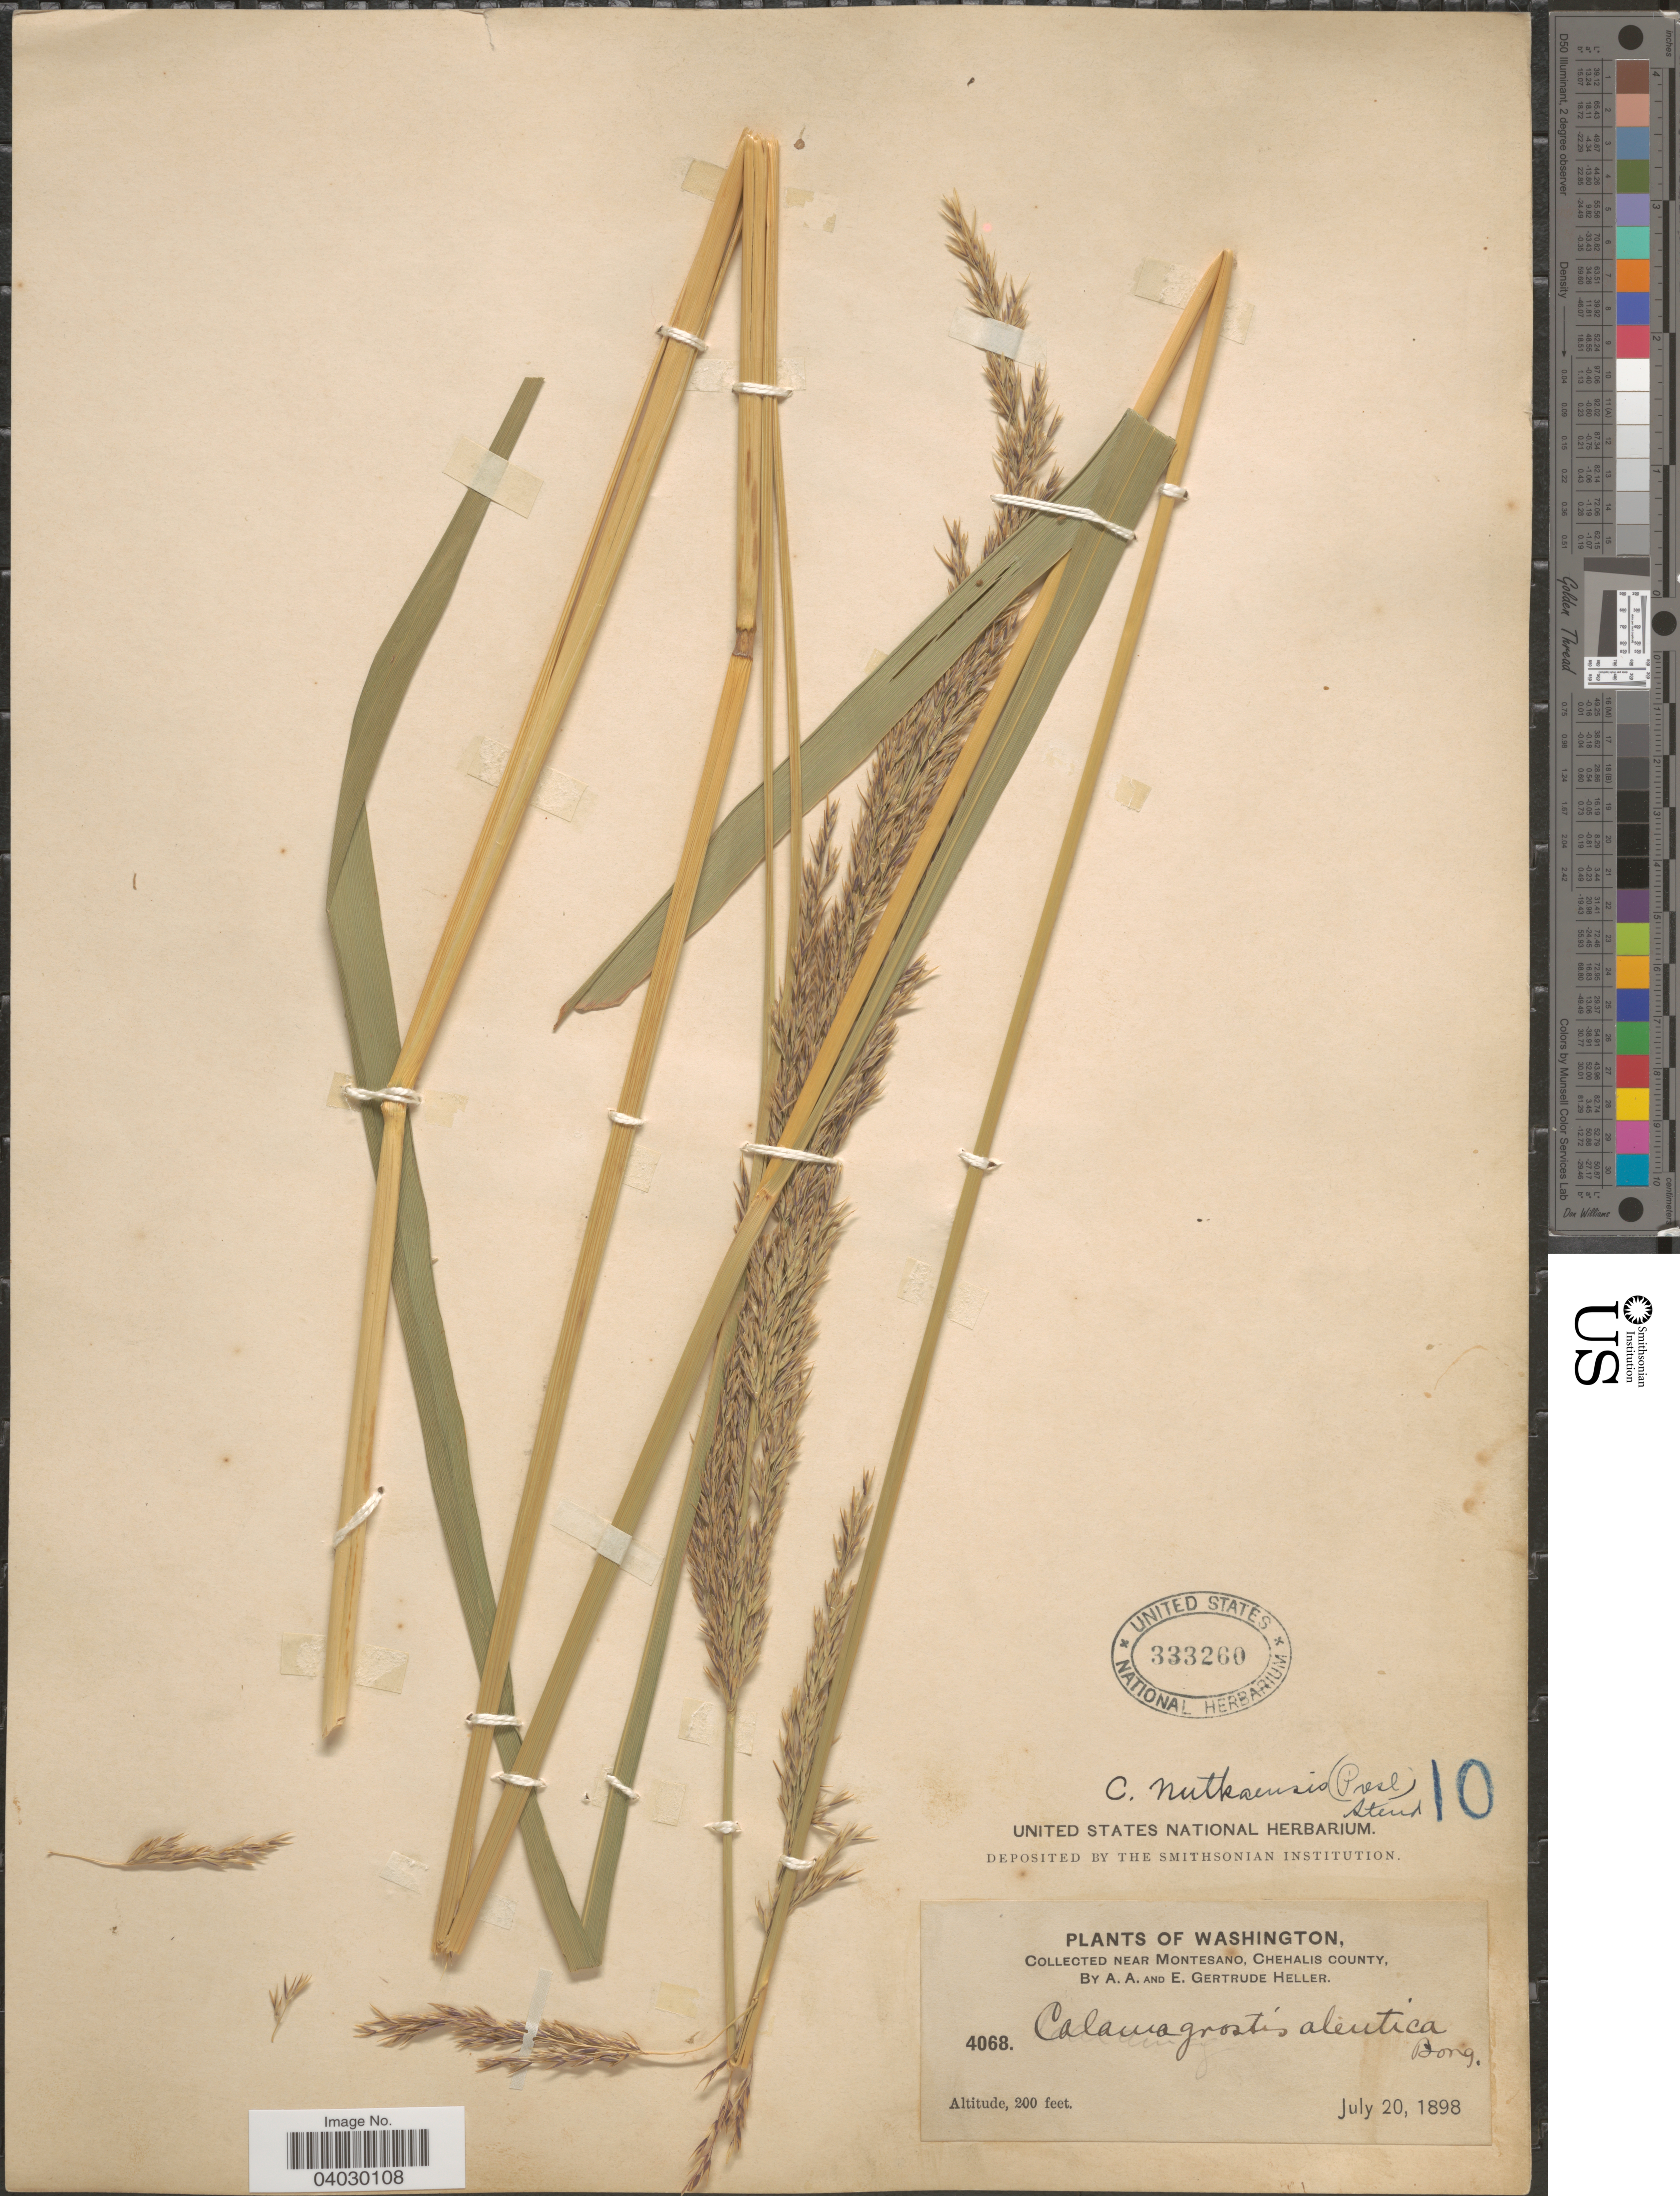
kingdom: Plantae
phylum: Tracheophyta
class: Liliopsida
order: Poales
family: Poaceae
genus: Calamagrostis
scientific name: Calamagrostis nutkaensis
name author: (J. Presl) Steud.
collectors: A. A. Heller & E. G. Heller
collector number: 4068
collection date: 1898-07-20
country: United States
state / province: Washington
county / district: Grays Harbor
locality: Near Montesano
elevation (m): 61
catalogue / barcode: US 333260